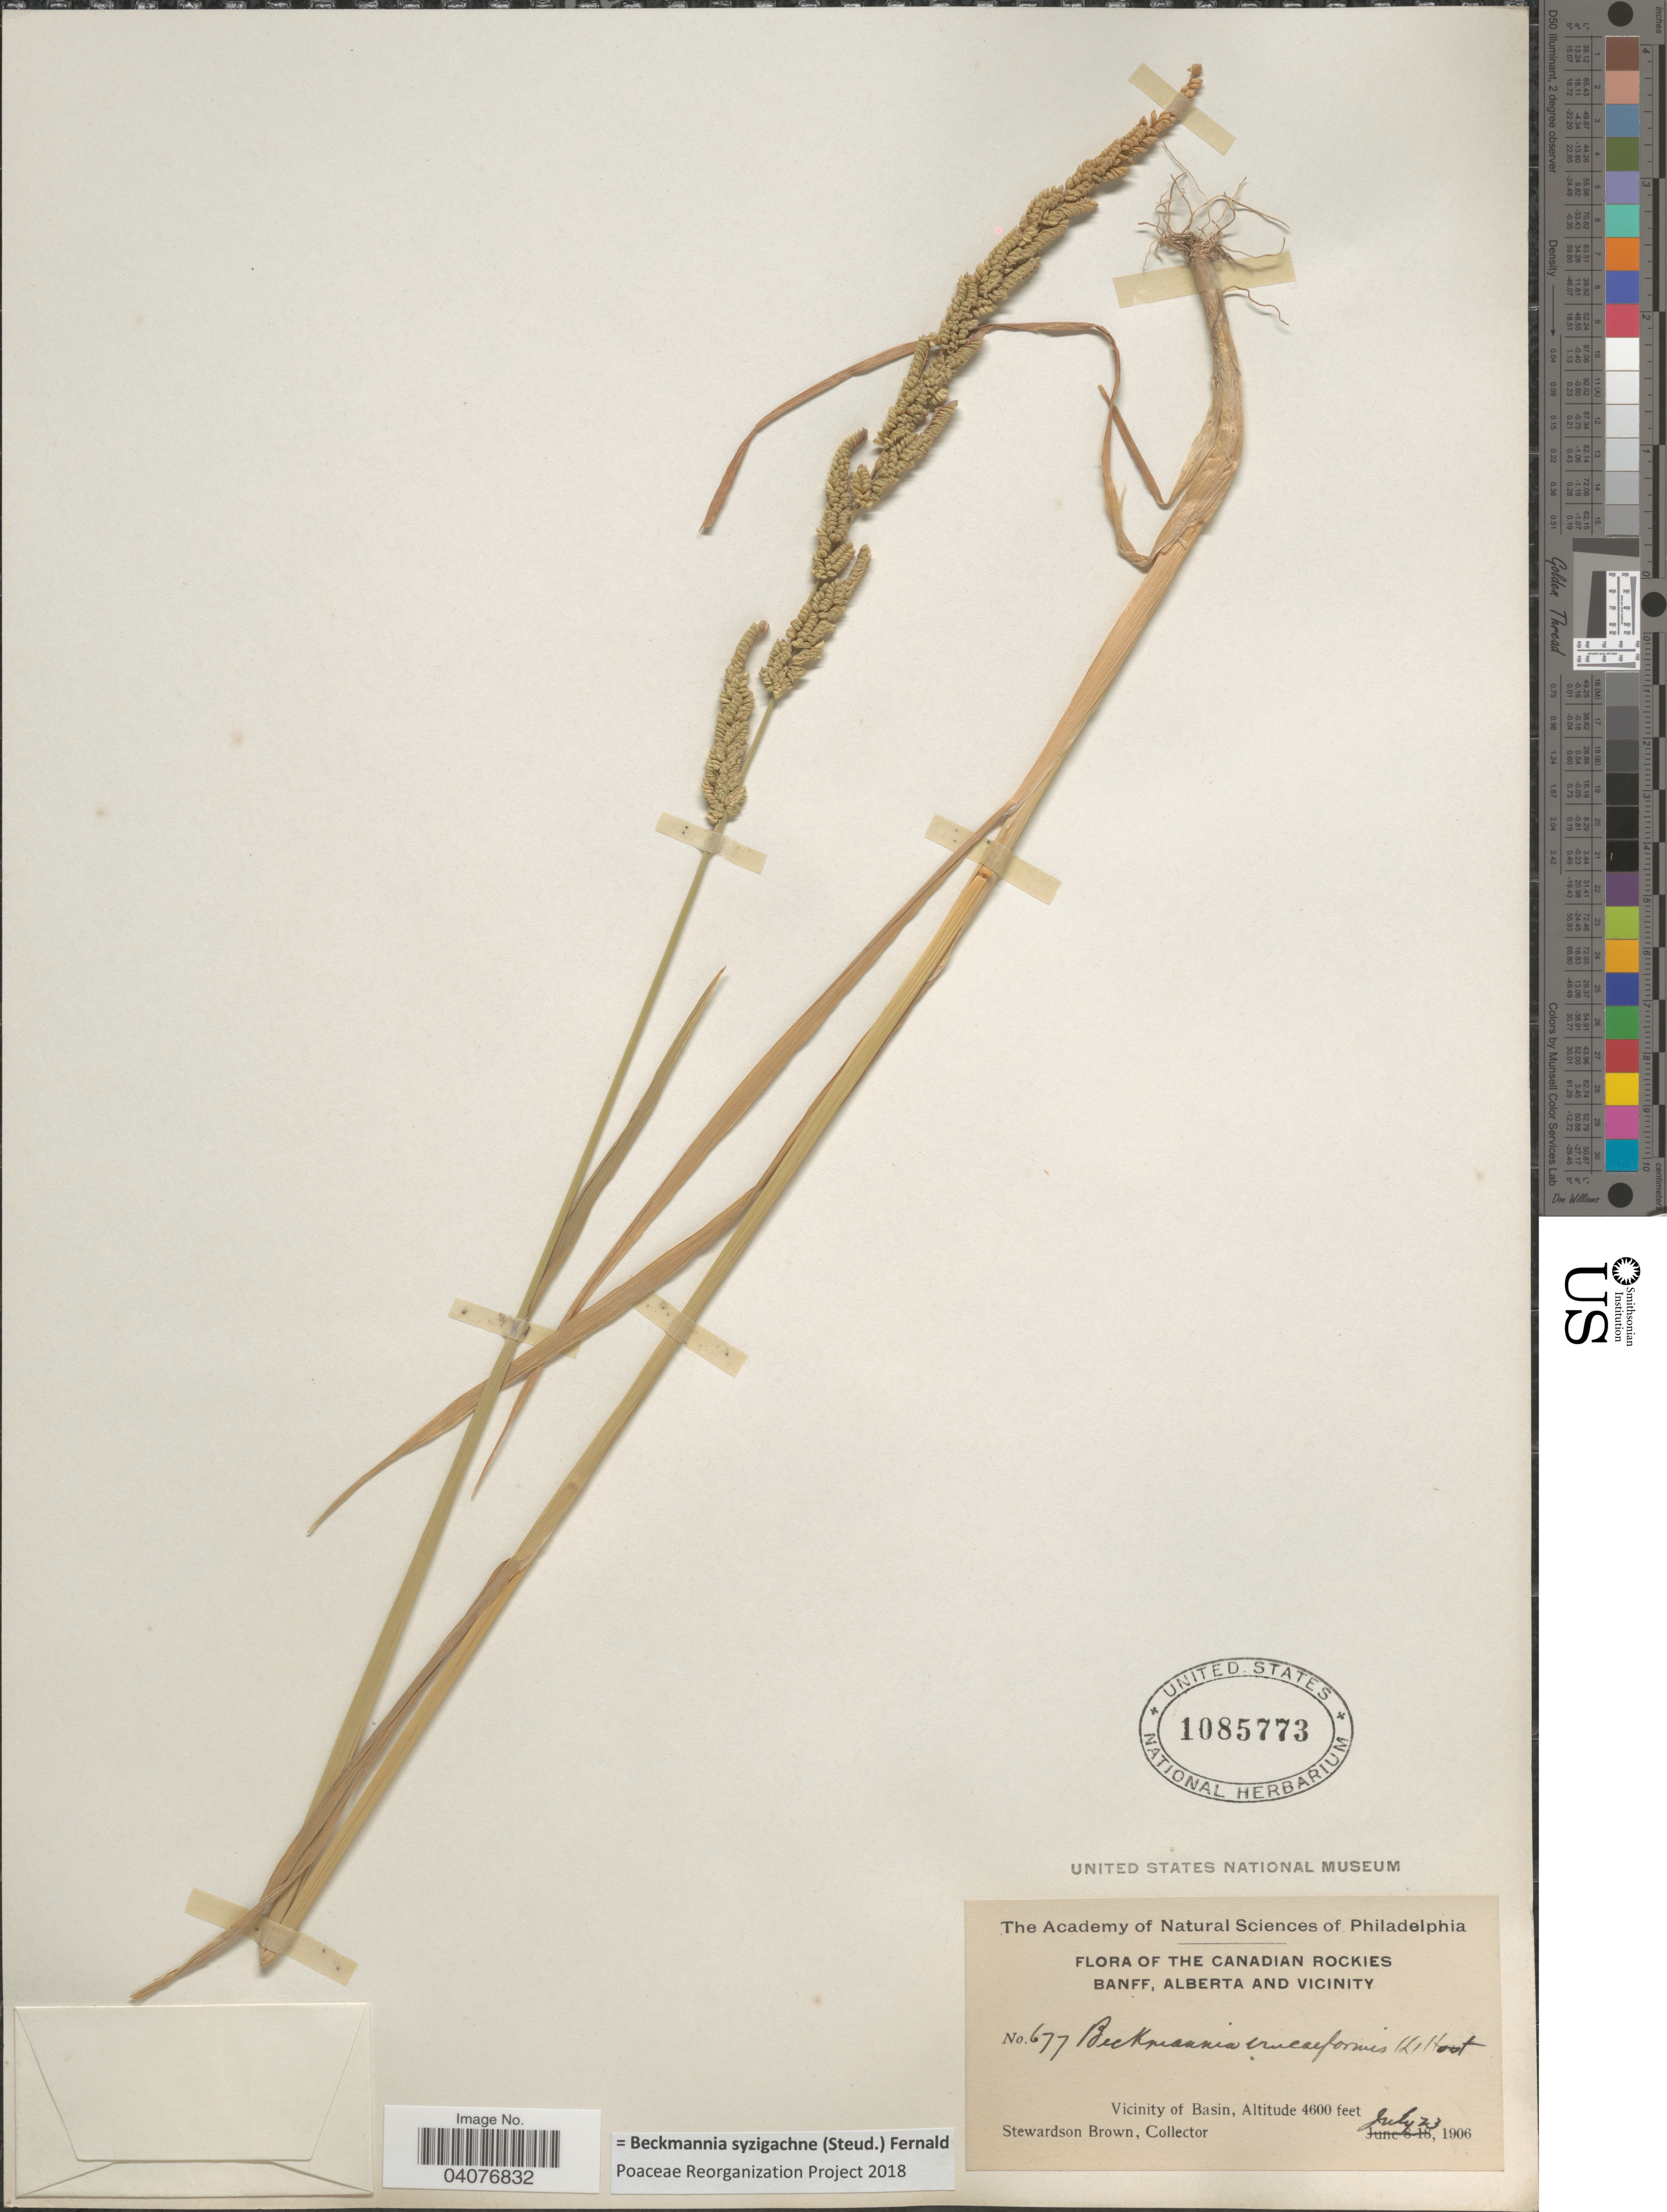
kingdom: Plantae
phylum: Tracheophyta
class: Liliopsida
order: Poales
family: Poaceae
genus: Beckmannia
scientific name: Beckmannia syzigachne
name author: (Steud.) Fernald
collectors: S. Brown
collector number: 677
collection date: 1906-07-23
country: Canada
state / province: Alberta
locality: The Canadian Rockies. Banff, and Vicinity. Vicinity of Basin.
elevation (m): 1402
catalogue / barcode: US 1085773